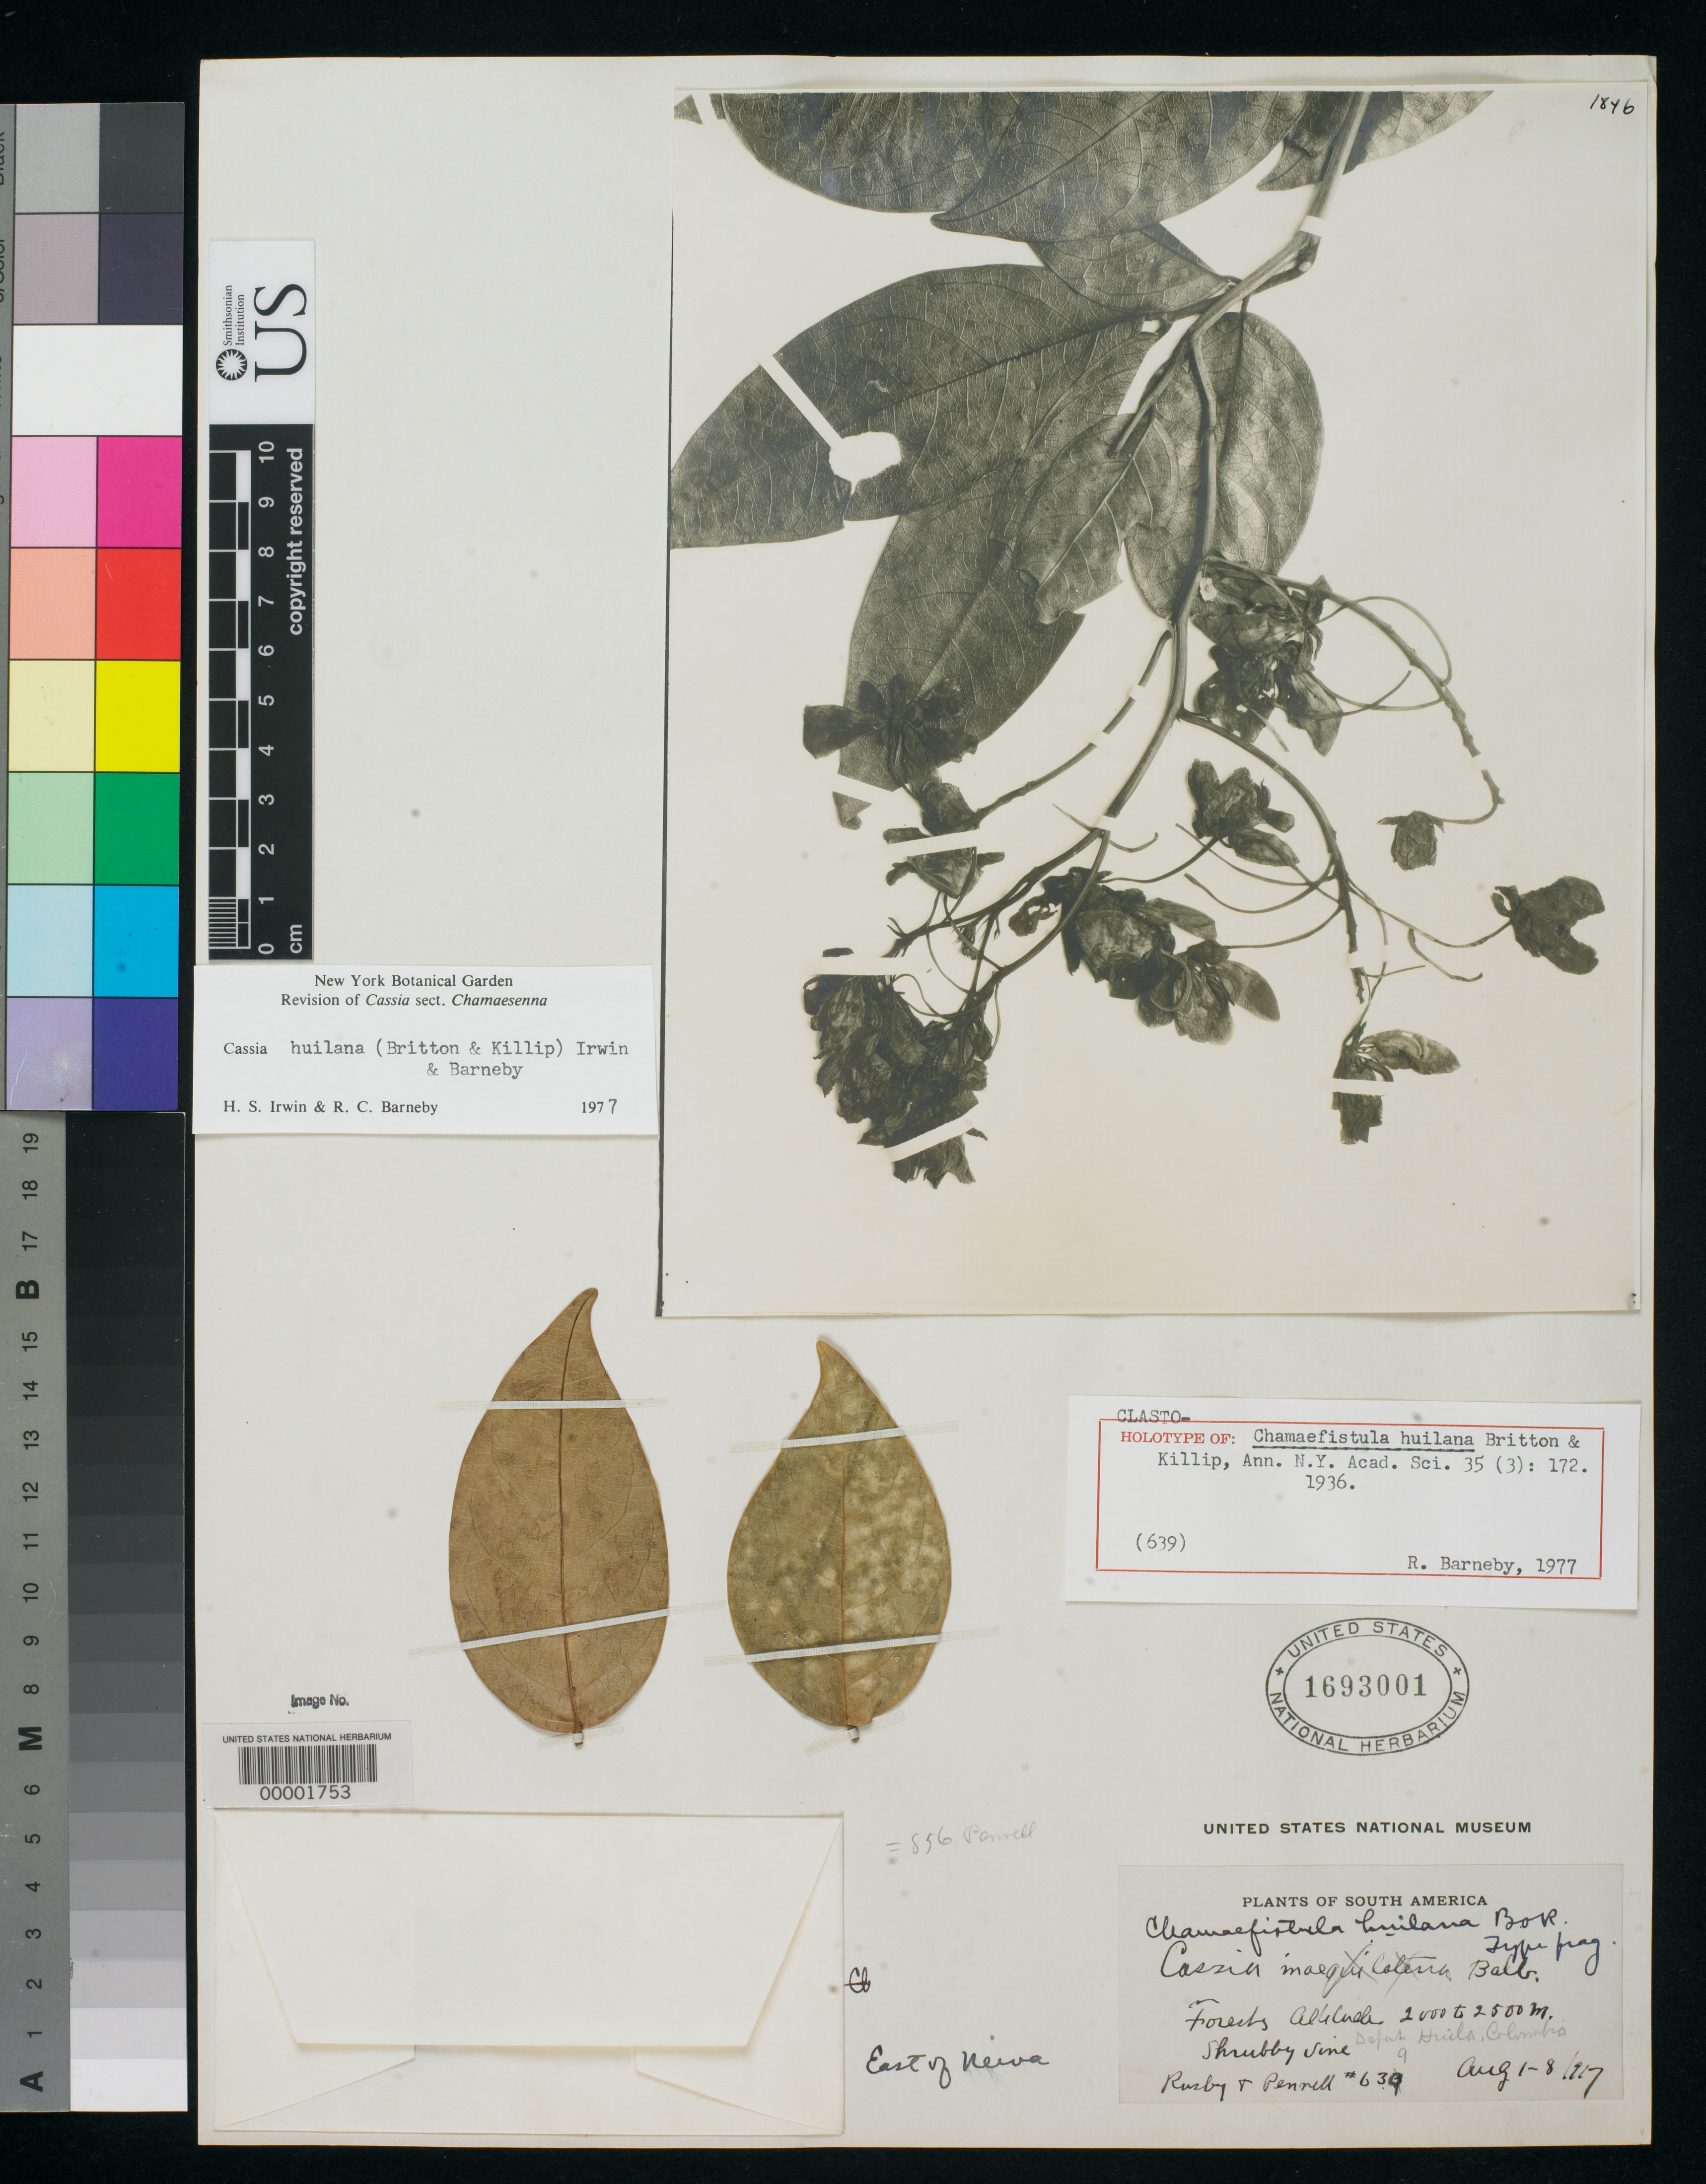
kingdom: Plantae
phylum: Tracheophyta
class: Magnoliopsida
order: Fabales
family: Fabaceae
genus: Chamaefistula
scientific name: Chamaefistula huilana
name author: Britton & Rose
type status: Type Fragment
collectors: H. H. Rusby & F. W. Pennell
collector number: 639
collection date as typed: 01 Aug 1917 to 08 Aug 1917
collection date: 1917-08-01/1917-08-08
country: Colombia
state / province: Huila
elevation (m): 2000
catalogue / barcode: US 1693001